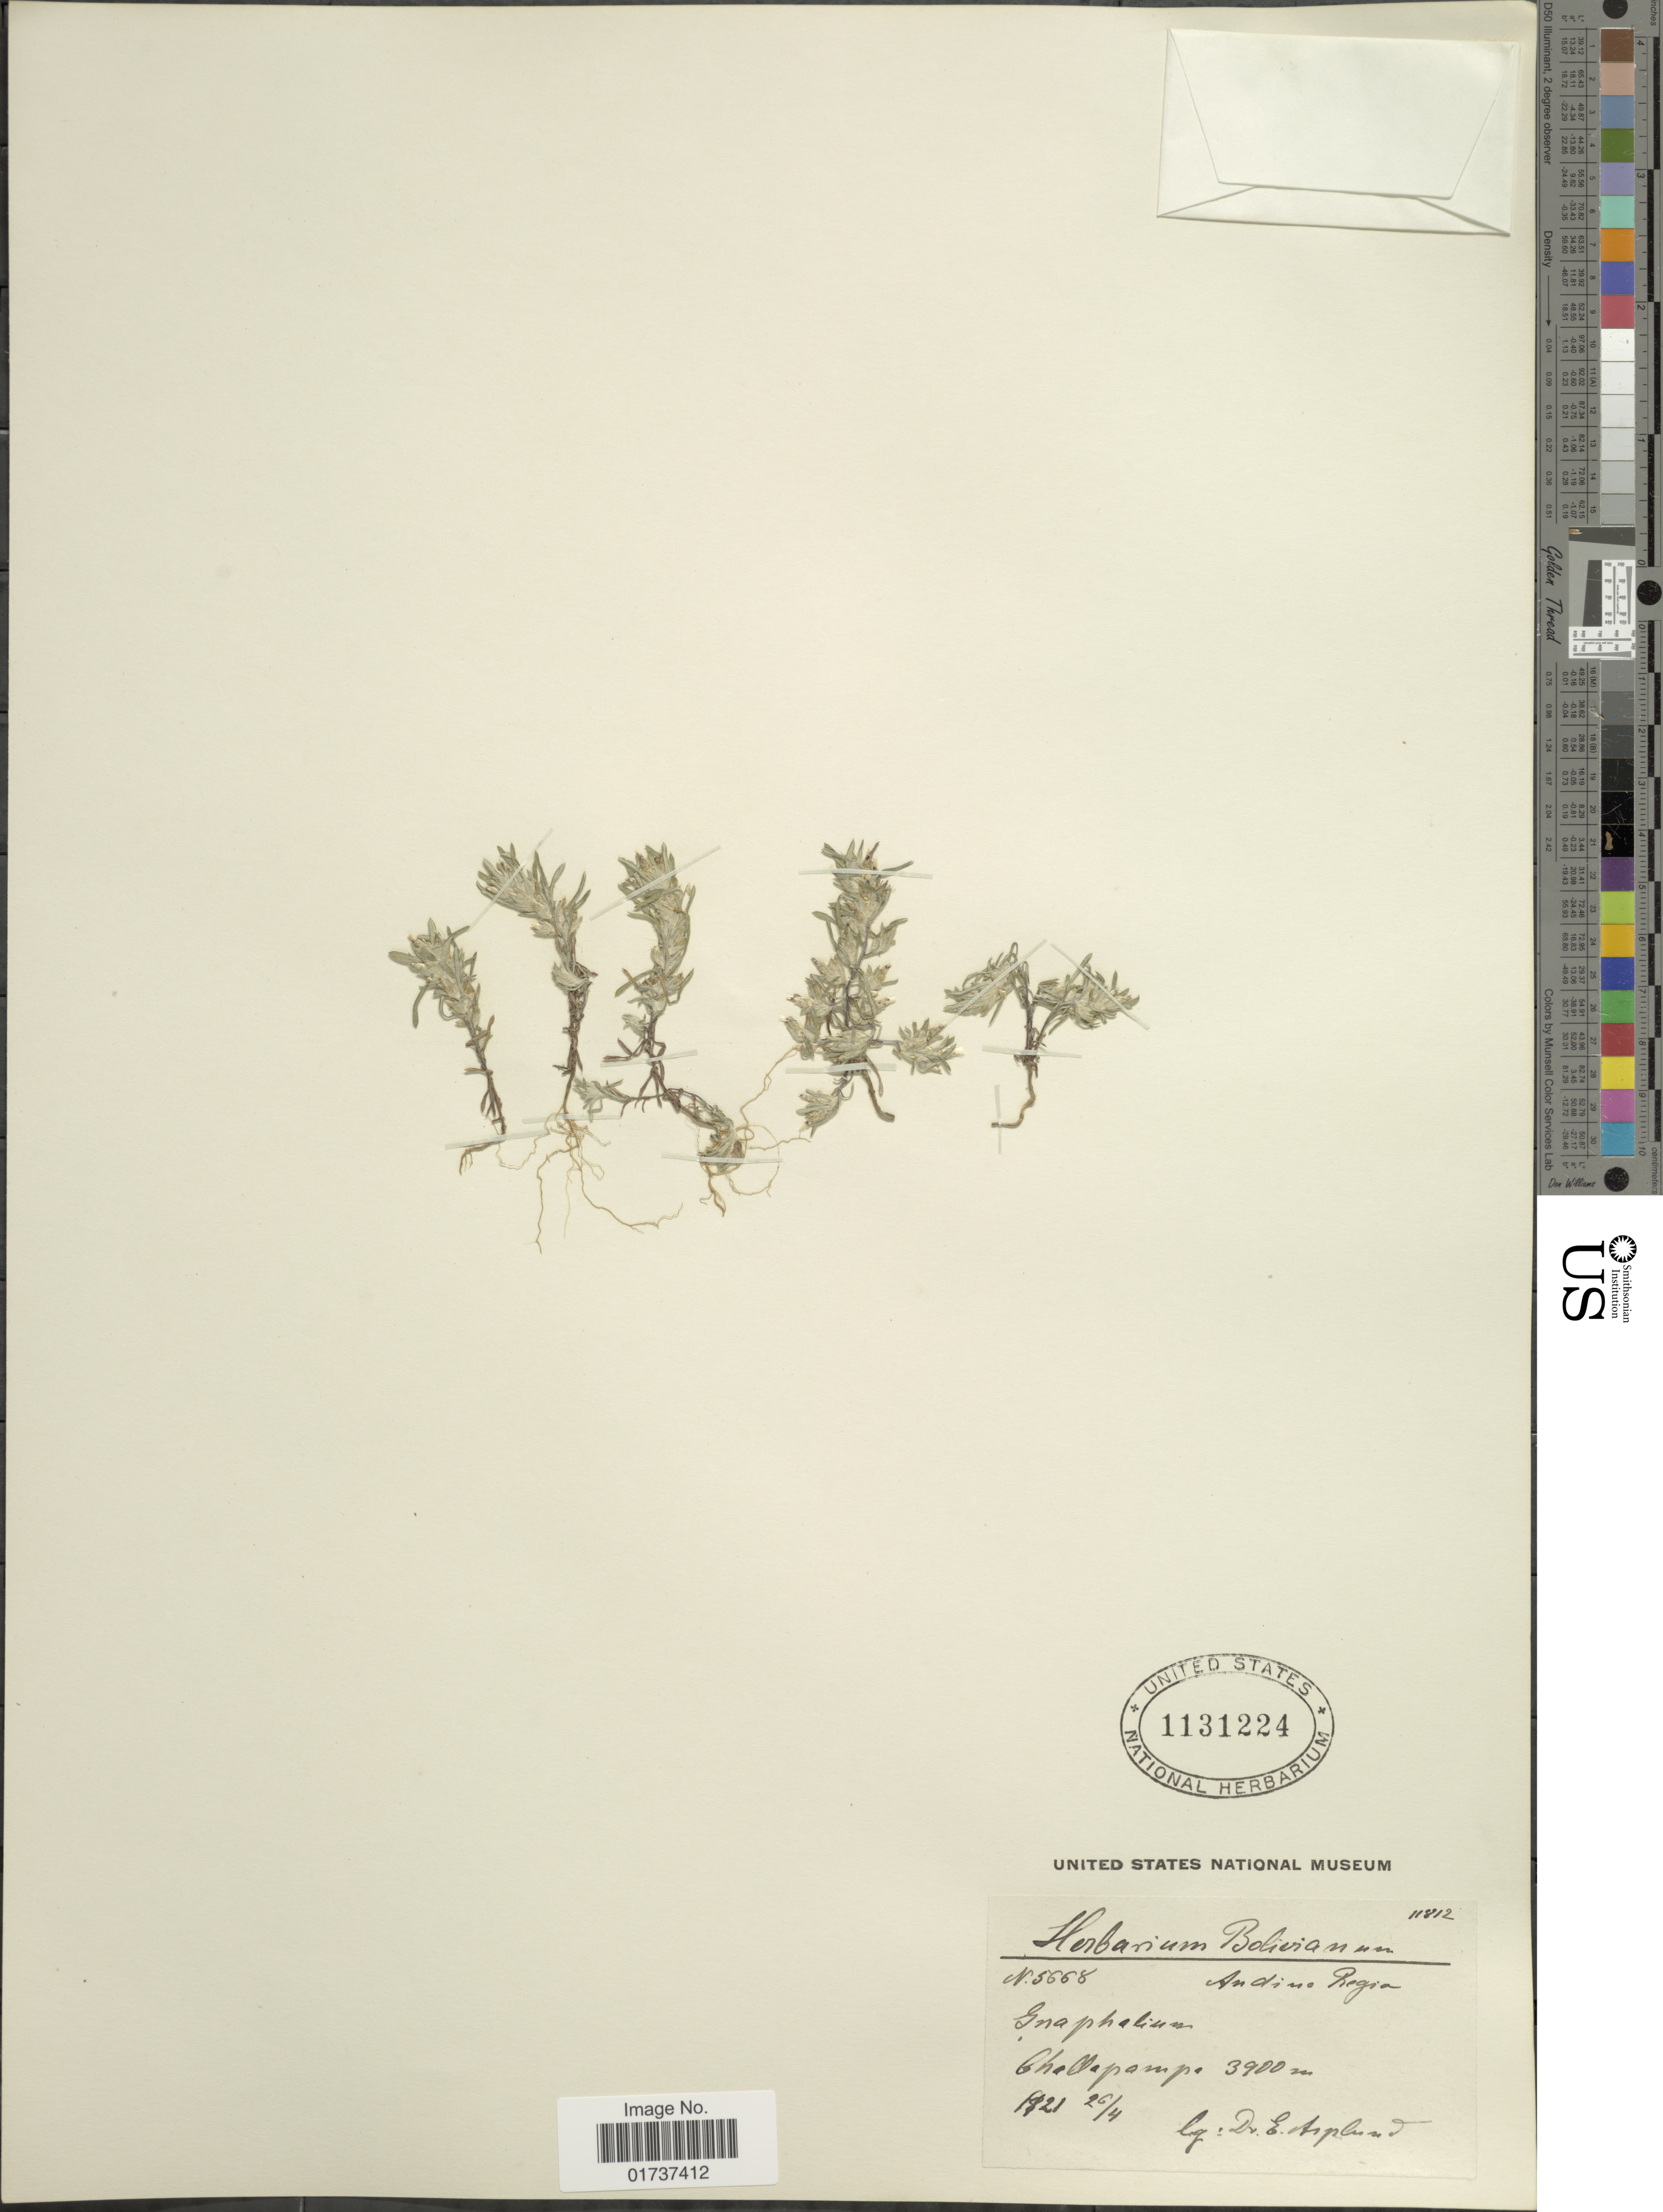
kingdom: Plantae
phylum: Tracheophyta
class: Magnoliopsida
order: Asterales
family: Asteraceae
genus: Gnaphalium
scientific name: Gnaphalium sp.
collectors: E. Asplund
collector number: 5668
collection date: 1921-04-26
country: Bolivia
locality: Anidine Region, Challapampa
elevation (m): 3900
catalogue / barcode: US 1131224